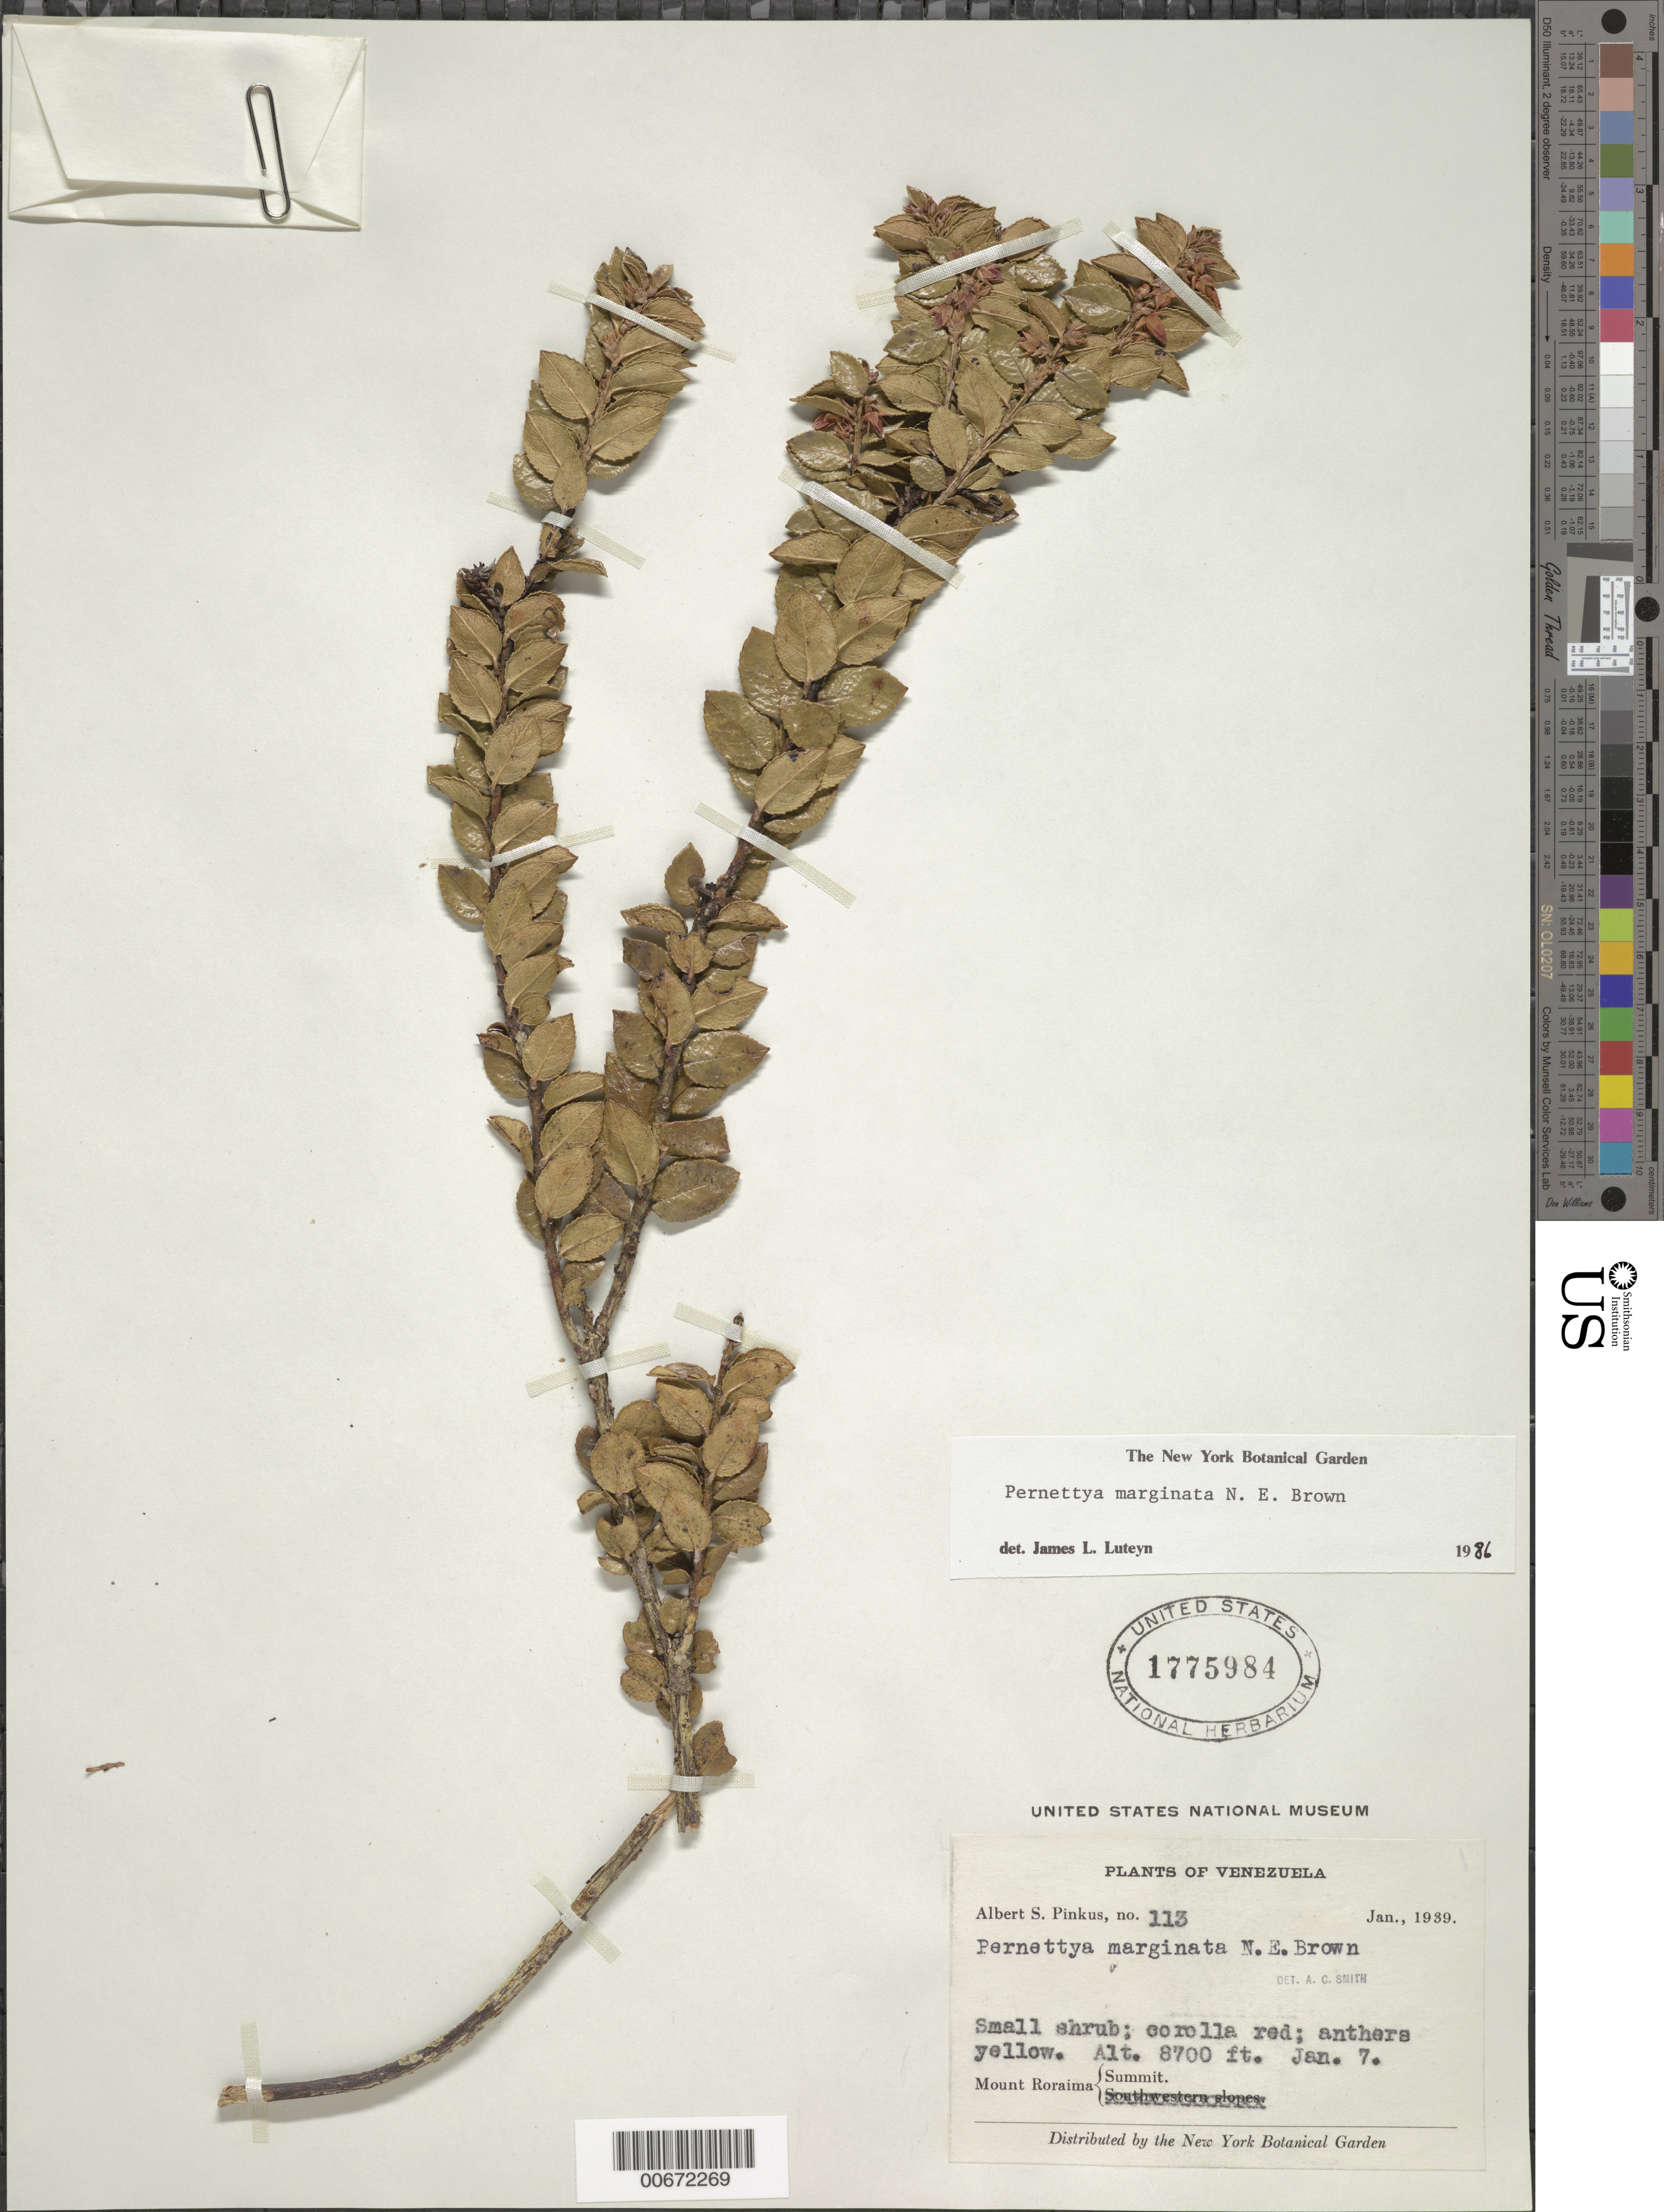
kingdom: Plantae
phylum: Tracheophyta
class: Magnoliopsida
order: Ericales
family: Ericaceae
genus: Pernettya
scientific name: Pernettya marginata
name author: N.E. Br.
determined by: Luteyn, J. L.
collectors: A. Pinkus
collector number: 113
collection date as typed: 7-Jan-39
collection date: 1939-01-07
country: Venezuela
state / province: Bolívar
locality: Mt. Roraima, summit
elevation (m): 2652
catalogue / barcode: US 1775984